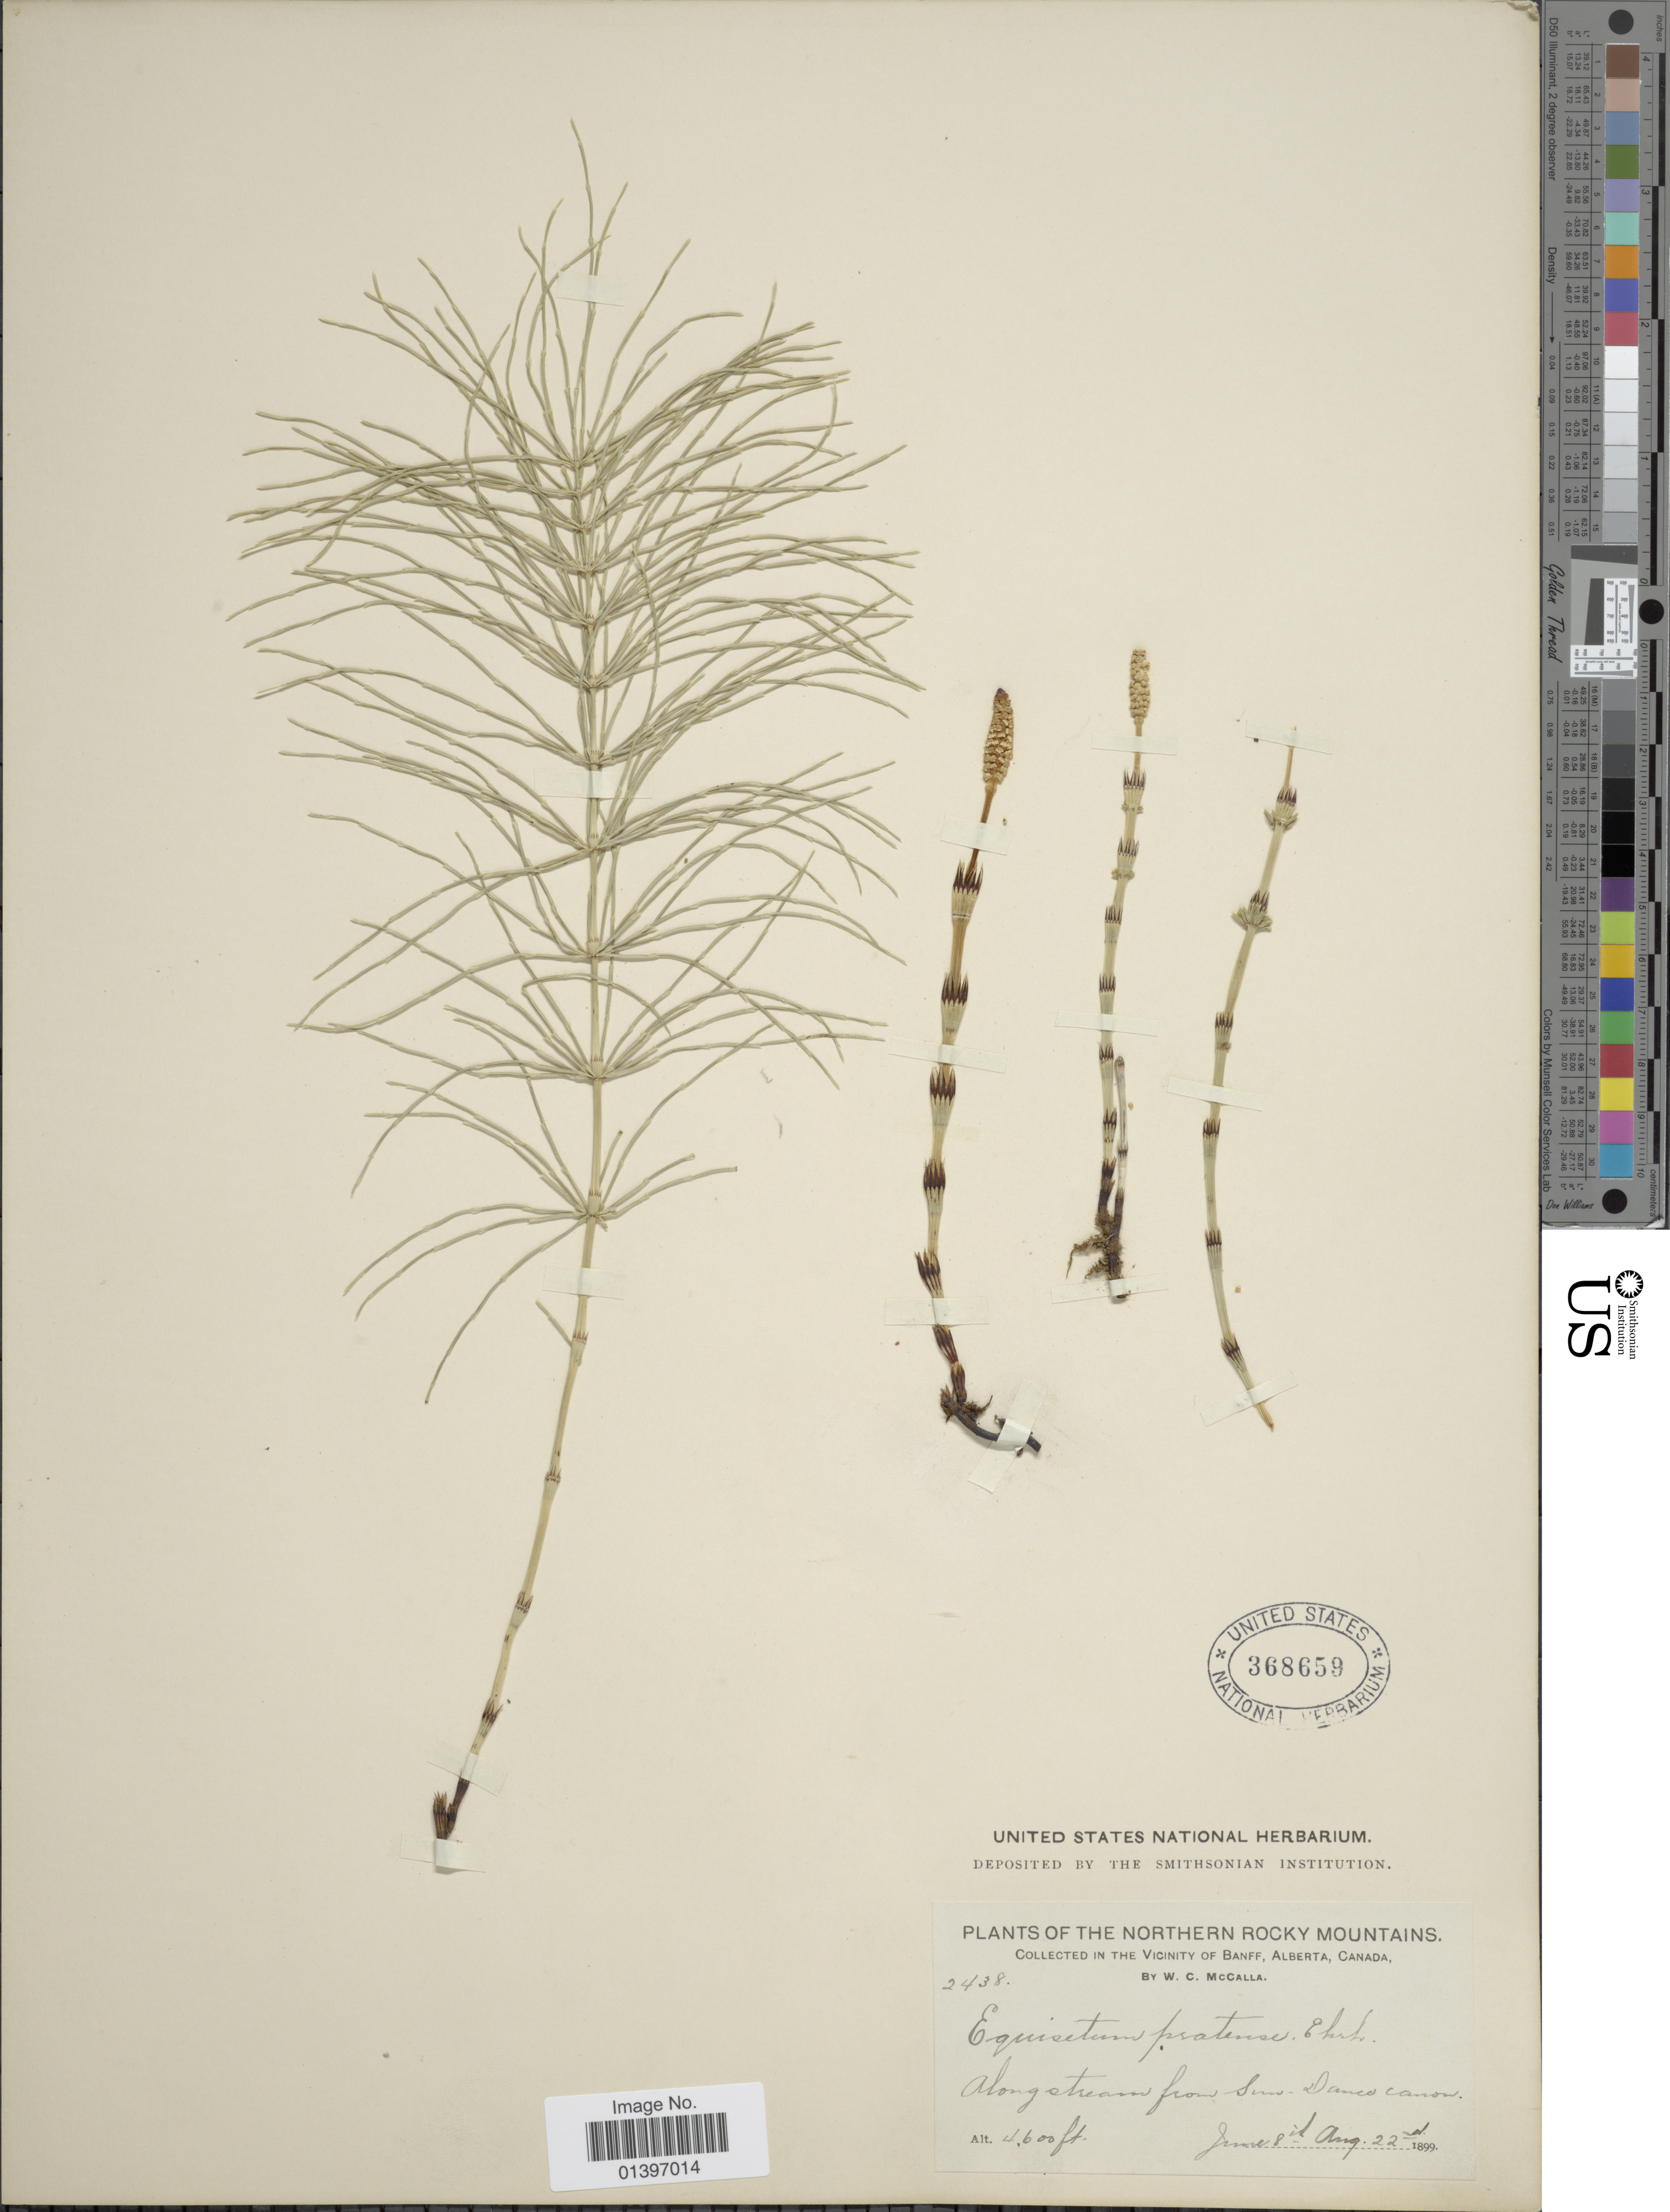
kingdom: Plantae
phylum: Tracheophyta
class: Polypodiopsida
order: Equisetales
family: Equisetaceae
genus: Equisetum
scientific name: Equisetum pratense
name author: Ehrh.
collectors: W. McCalla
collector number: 2438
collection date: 1899-06-08/1899-08-22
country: Canada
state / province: Alberta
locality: Northern Rocky Mountains. Vicinity of Banff, Alberta. Along stream from Sun-Dance canon.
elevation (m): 1402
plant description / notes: Precise locality edit: Corrected "San Danco canon" to "Sun-Dance canon." Filled Banff into Town field.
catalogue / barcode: US 368659